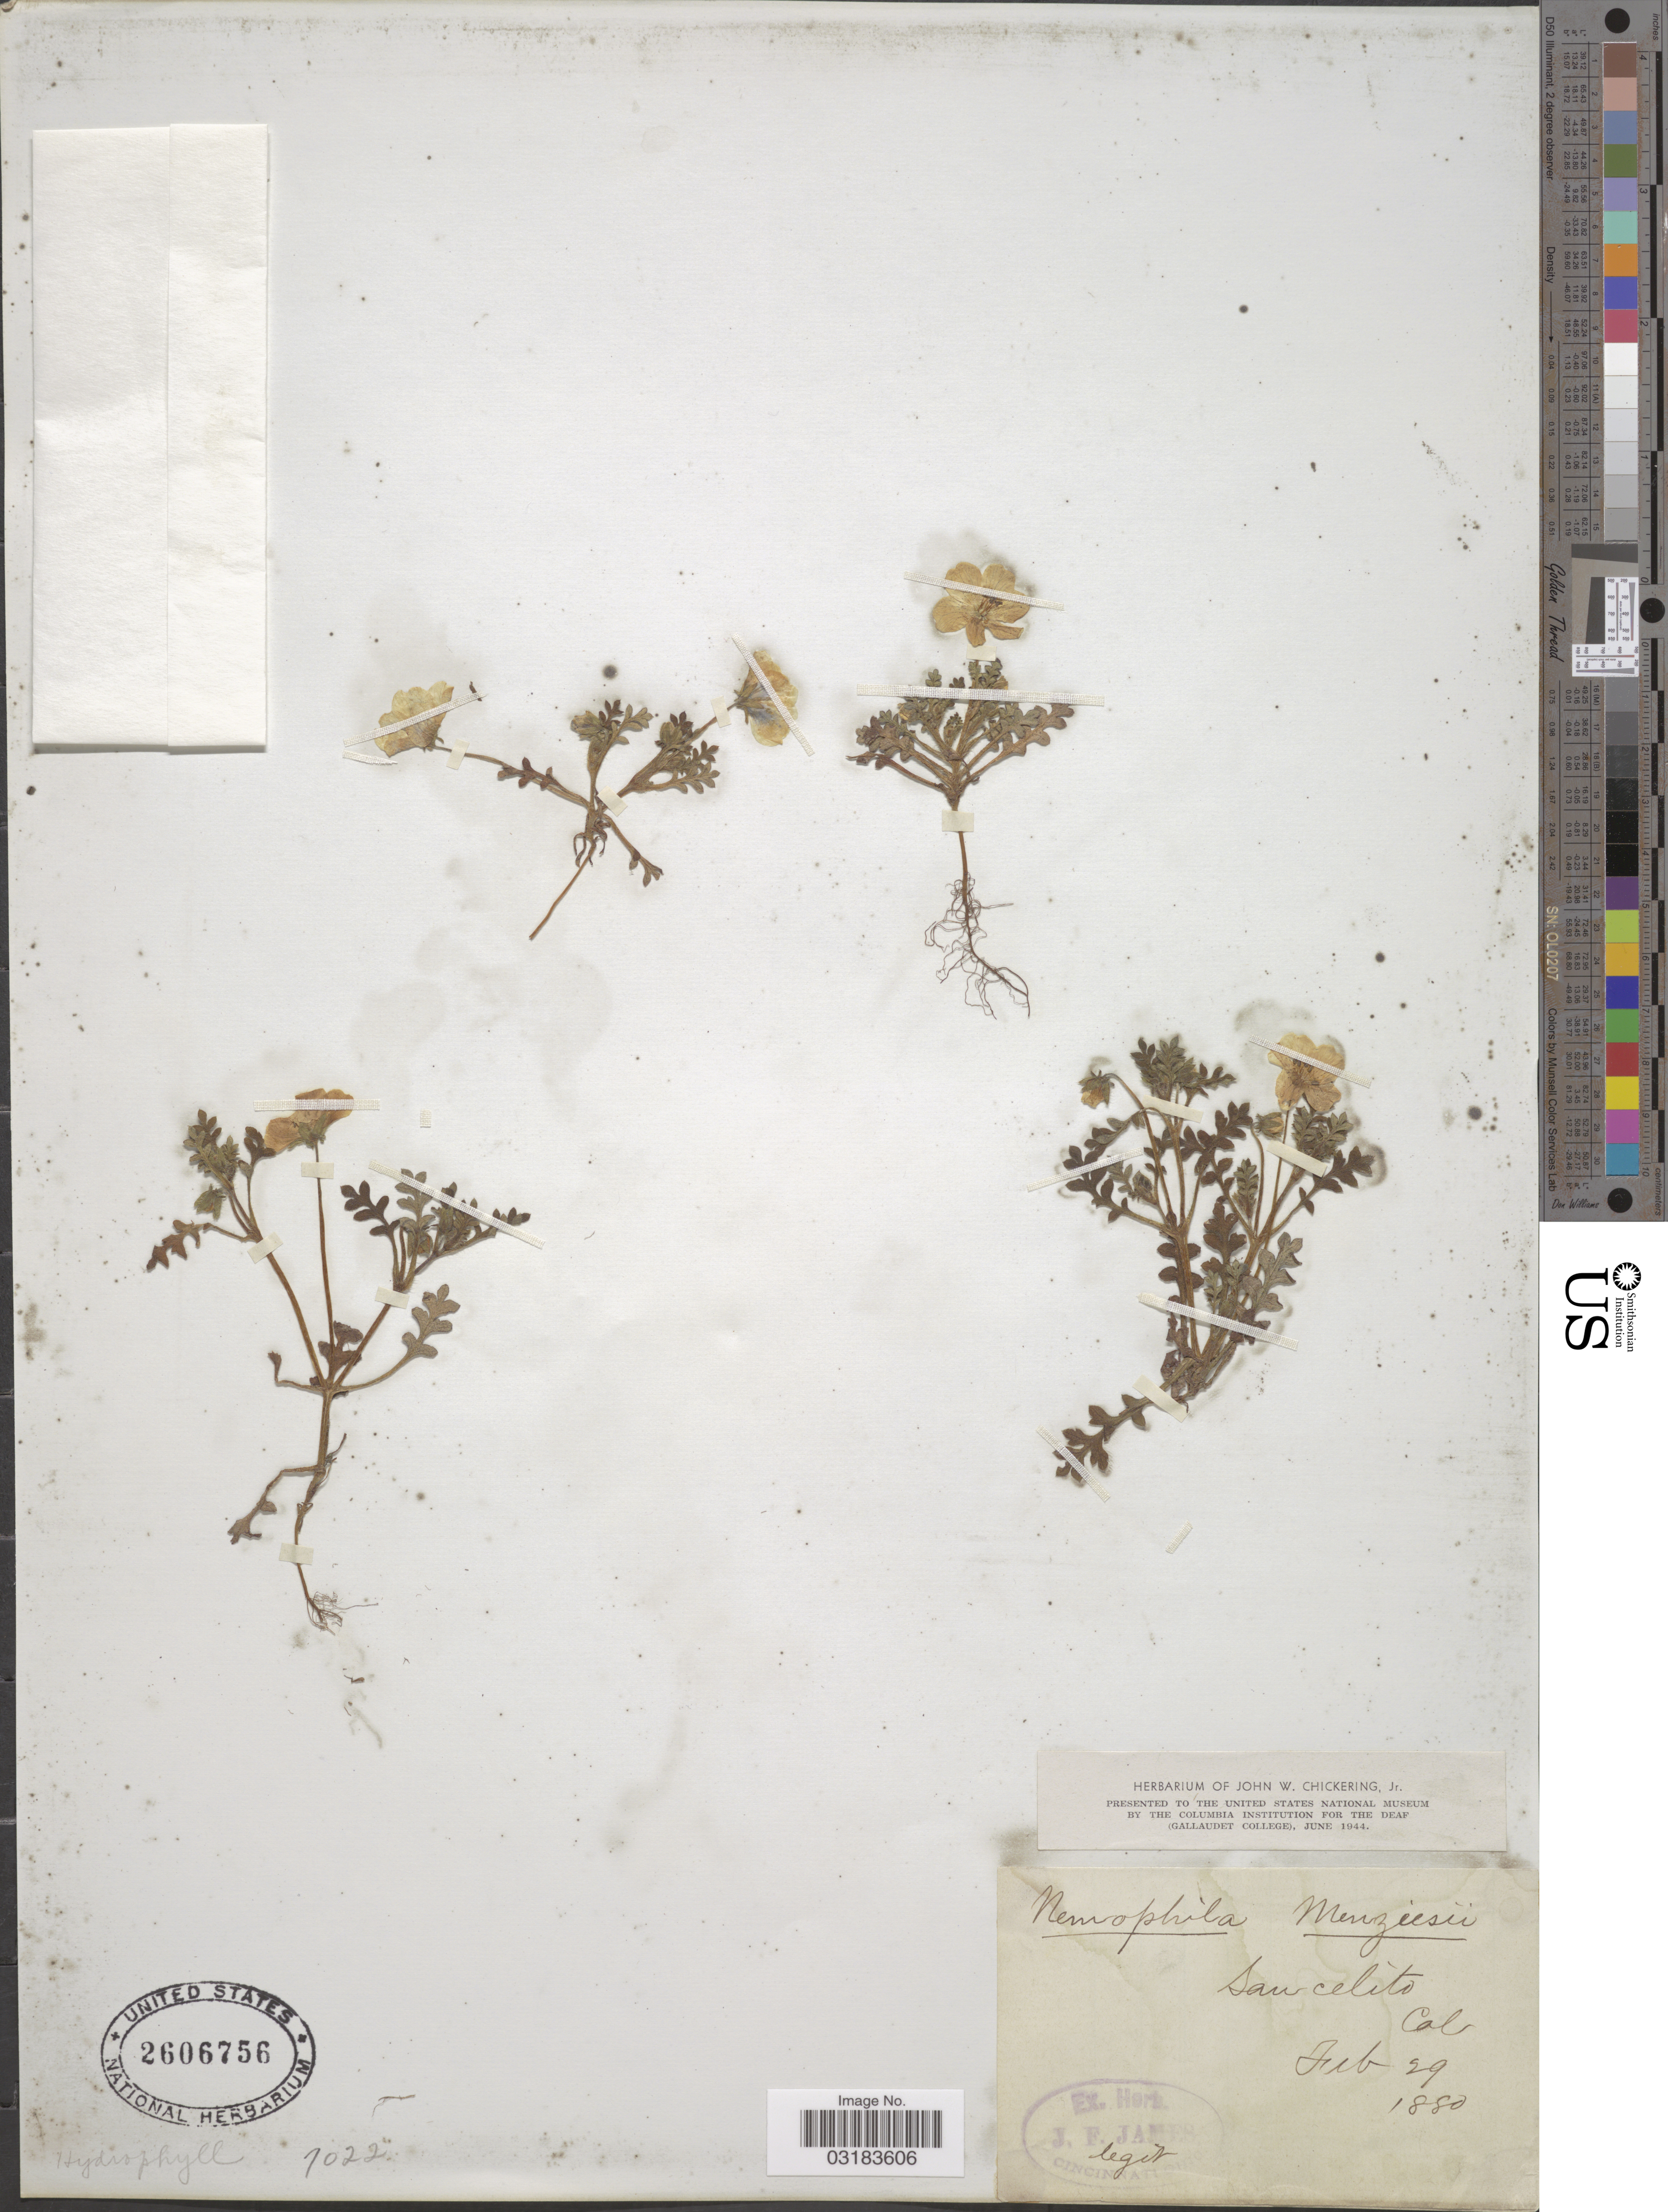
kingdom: Plantae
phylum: Tracheophyta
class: Magnoliopsida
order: Boraginales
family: Hydrophyllaceae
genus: Nemophila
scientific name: Nemophila menziesii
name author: Hook. & Arn.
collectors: J. James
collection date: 1880-02-29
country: United States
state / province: California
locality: Saucelito.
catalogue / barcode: US 2606756